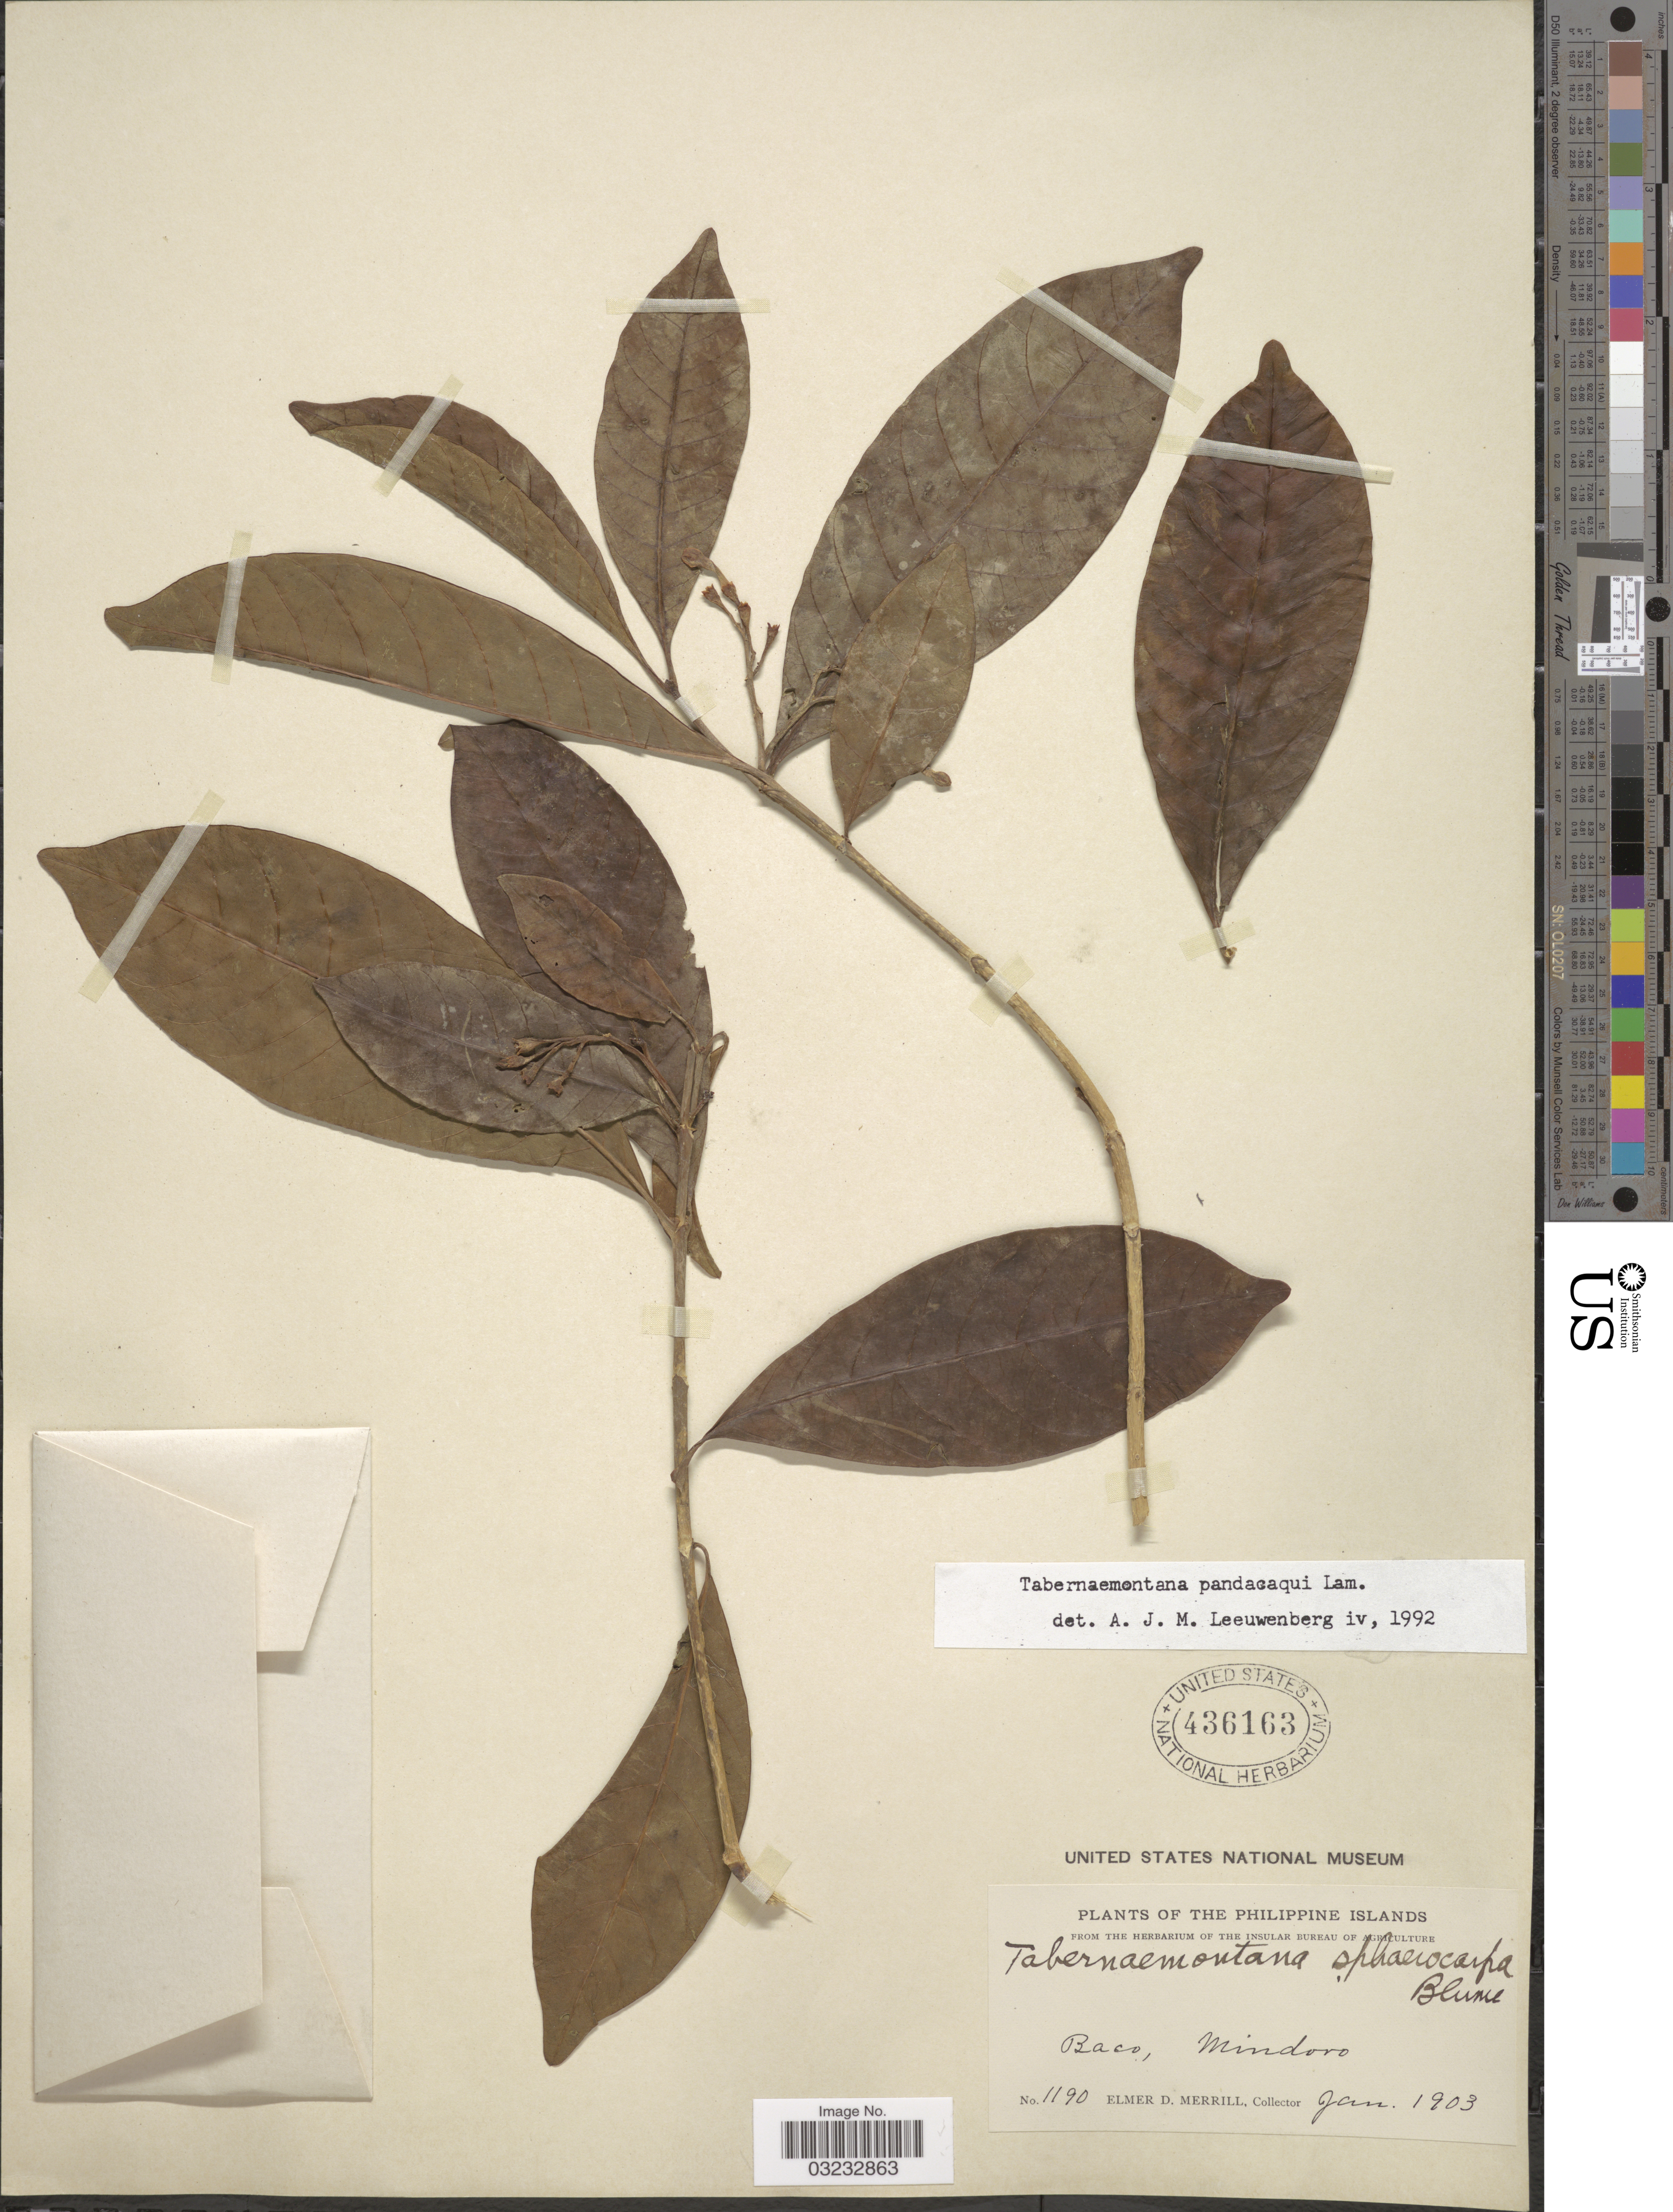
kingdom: Plantae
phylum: Tracheophyta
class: Magnoliopsida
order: Gentianales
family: Apocynaceae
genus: Tabernaemontana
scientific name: Tabernaemontana pandacaqui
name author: Poir.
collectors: E. D. Merrill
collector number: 1190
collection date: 1903-01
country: Philippines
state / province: Mimaropa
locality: Baco, Mindoro.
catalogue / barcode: US 436163